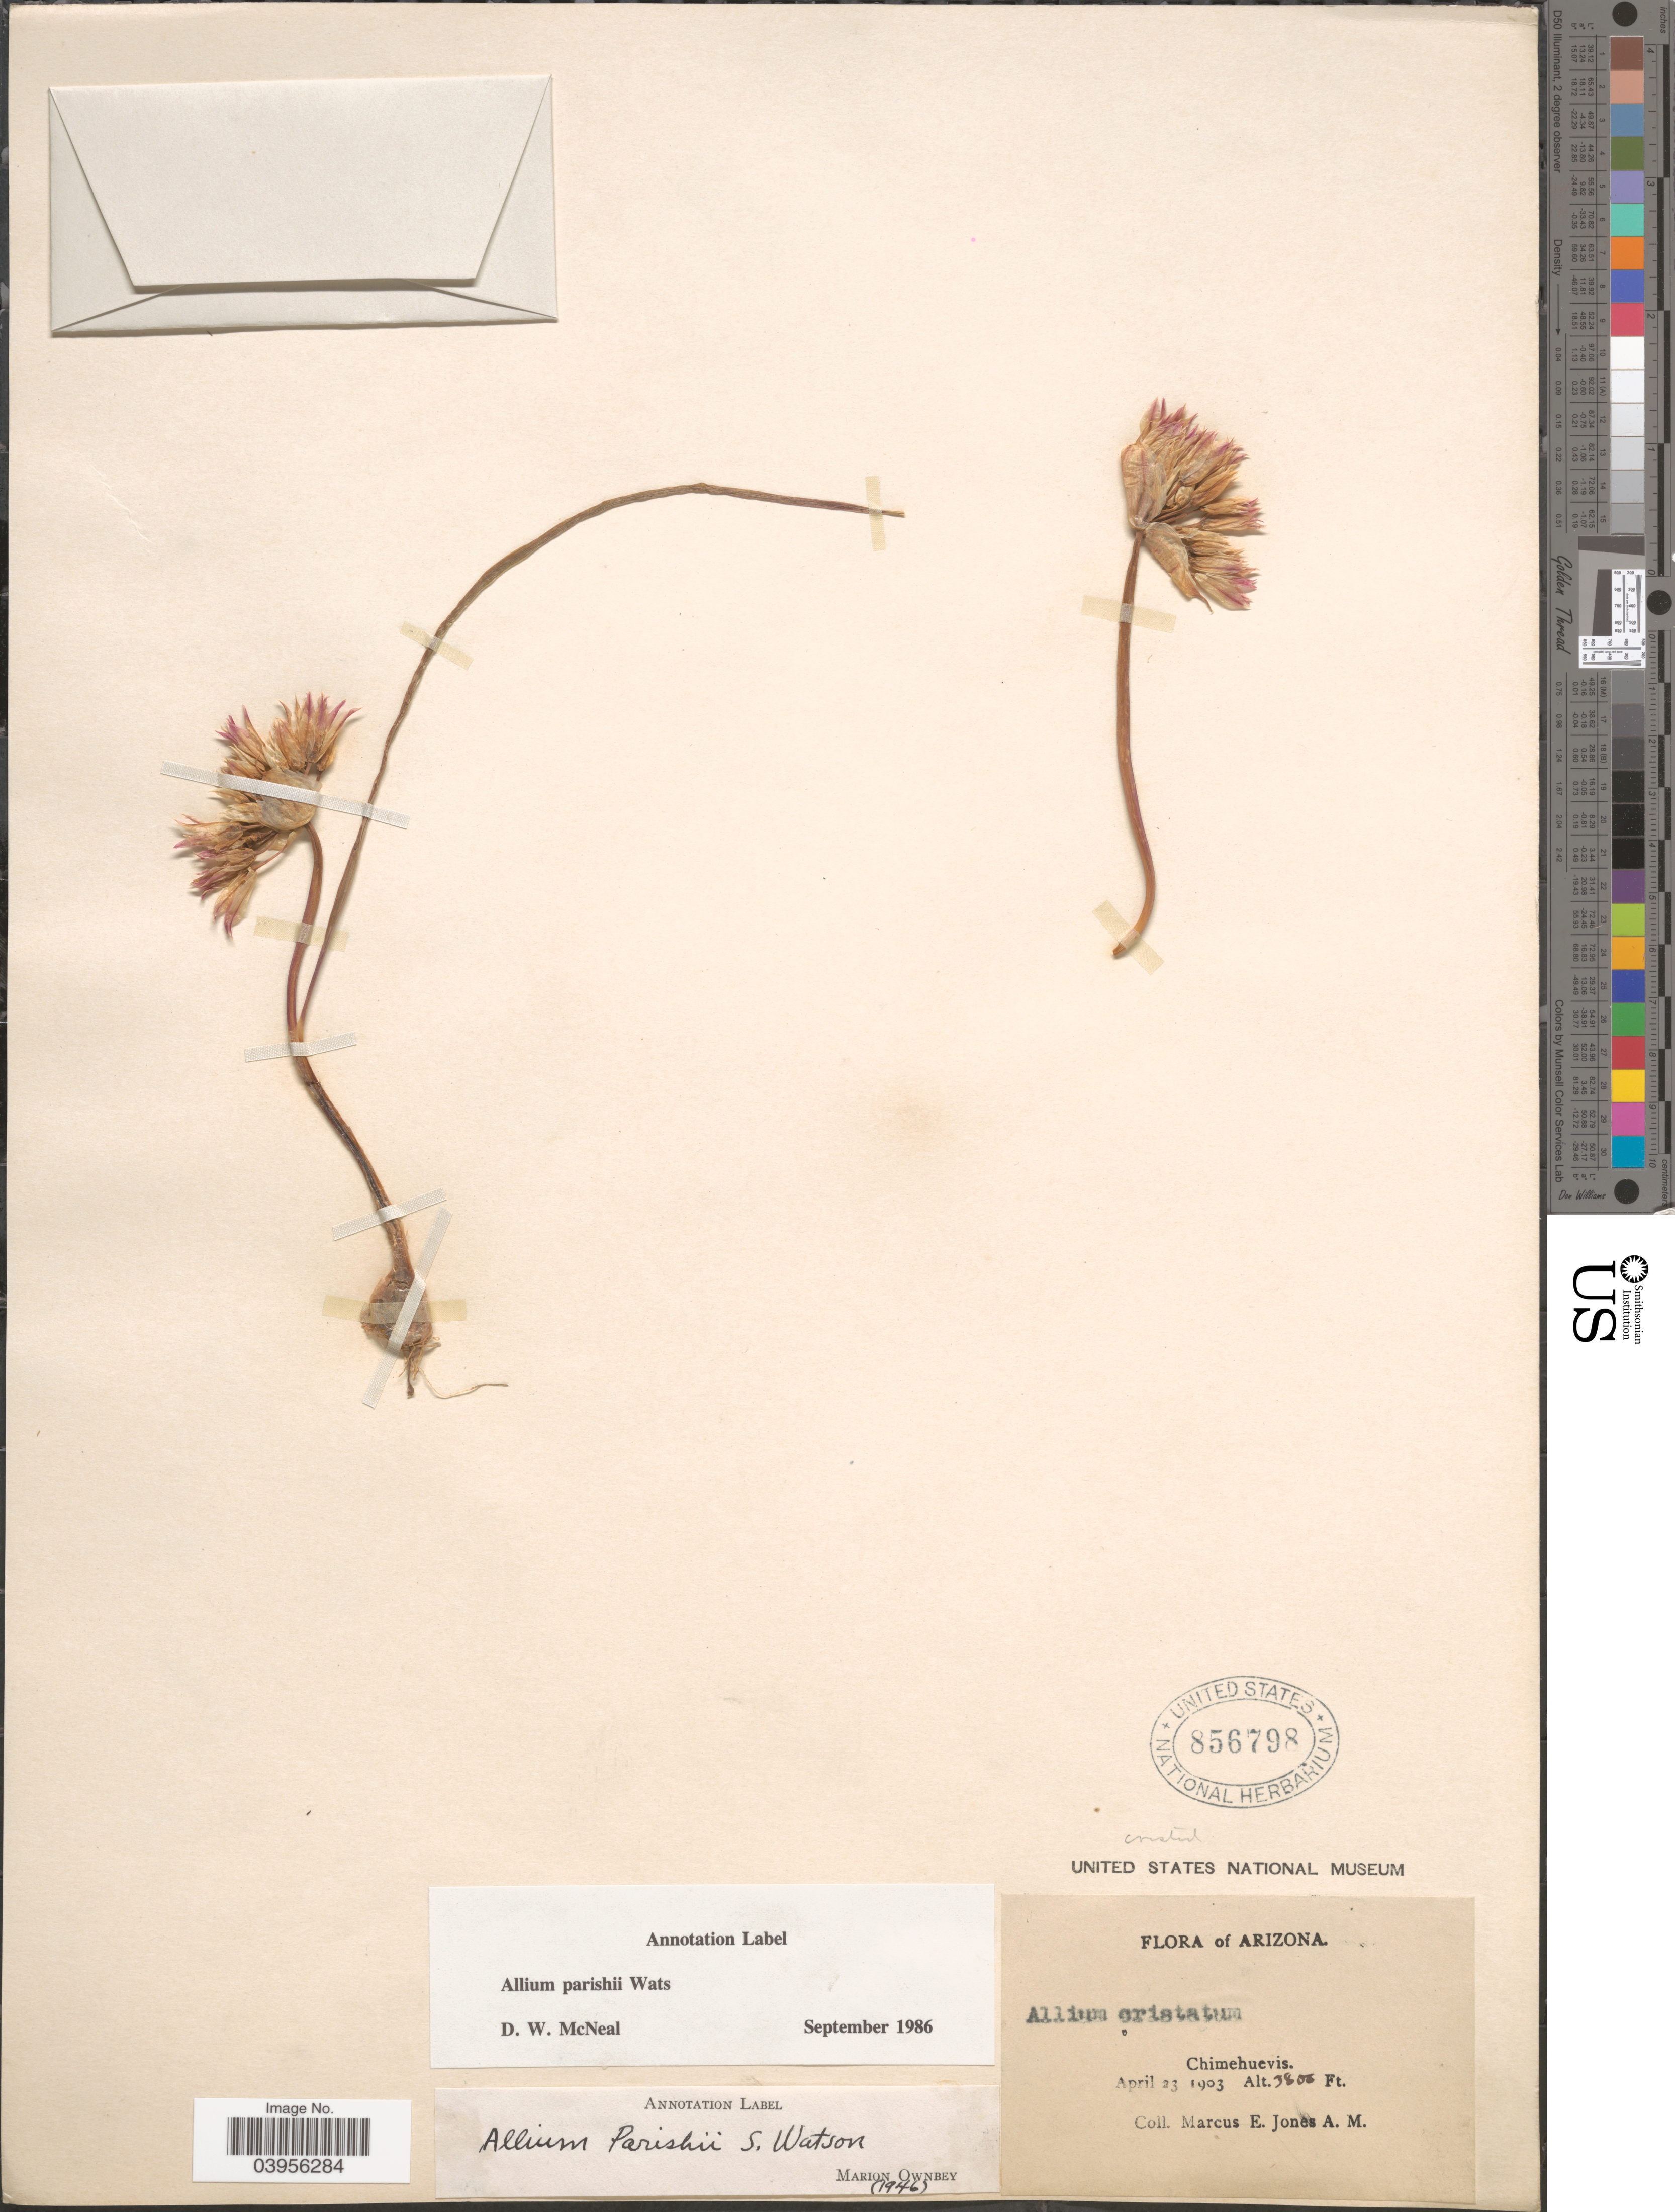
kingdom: Plantae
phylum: Tracheophyta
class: Liliopsida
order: Asparagales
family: Amaryllidaceae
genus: Allium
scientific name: Allium parishii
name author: S. Watson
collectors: M. E. Jones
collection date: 1903-04-23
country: United States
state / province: Arizona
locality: Chimehuevis.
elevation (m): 1158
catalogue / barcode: US 856798